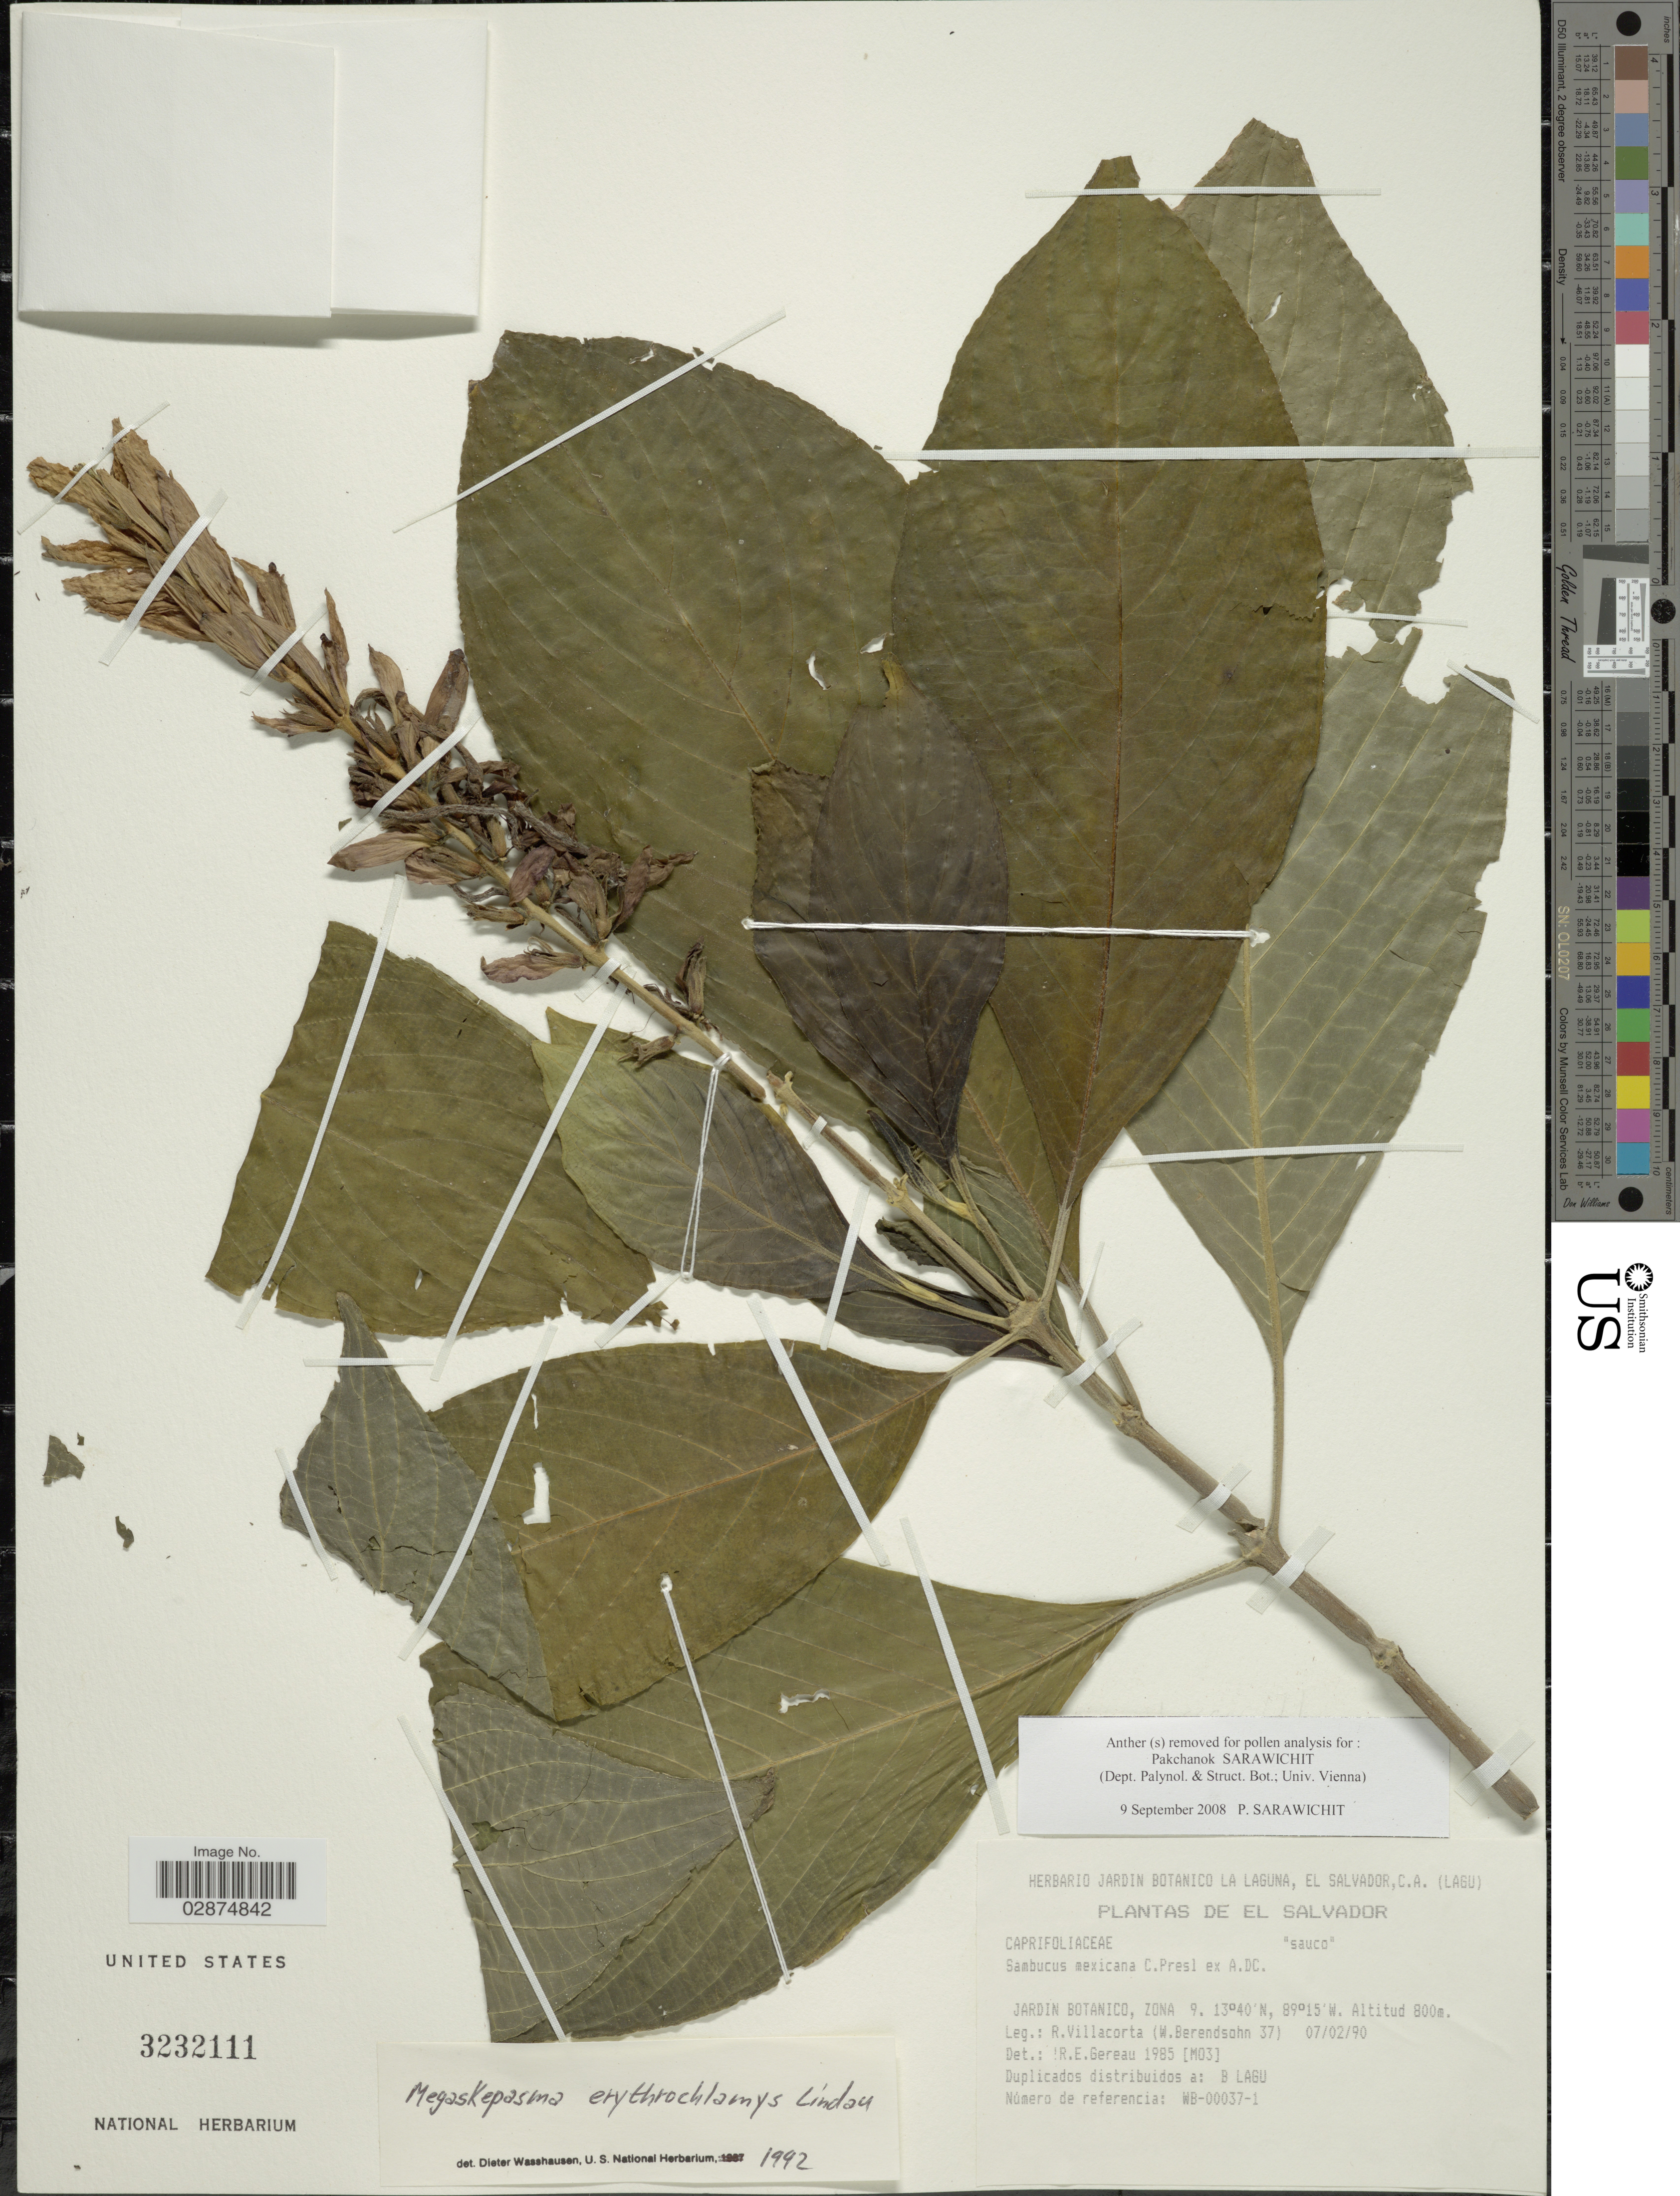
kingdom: Plantae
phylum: Tracheophyta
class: Magnoliopsida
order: Lamiales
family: Acanthaceae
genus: Megaskepasma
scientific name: Megaskepasma erythrochlamys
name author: Lindau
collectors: R. Villacorta & W. Berendsohn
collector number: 37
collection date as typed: Transcribed d/m/y: 7/2/90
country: El Salvador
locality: Jardin Botanico, Zona 9.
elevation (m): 800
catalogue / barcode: US 3232111